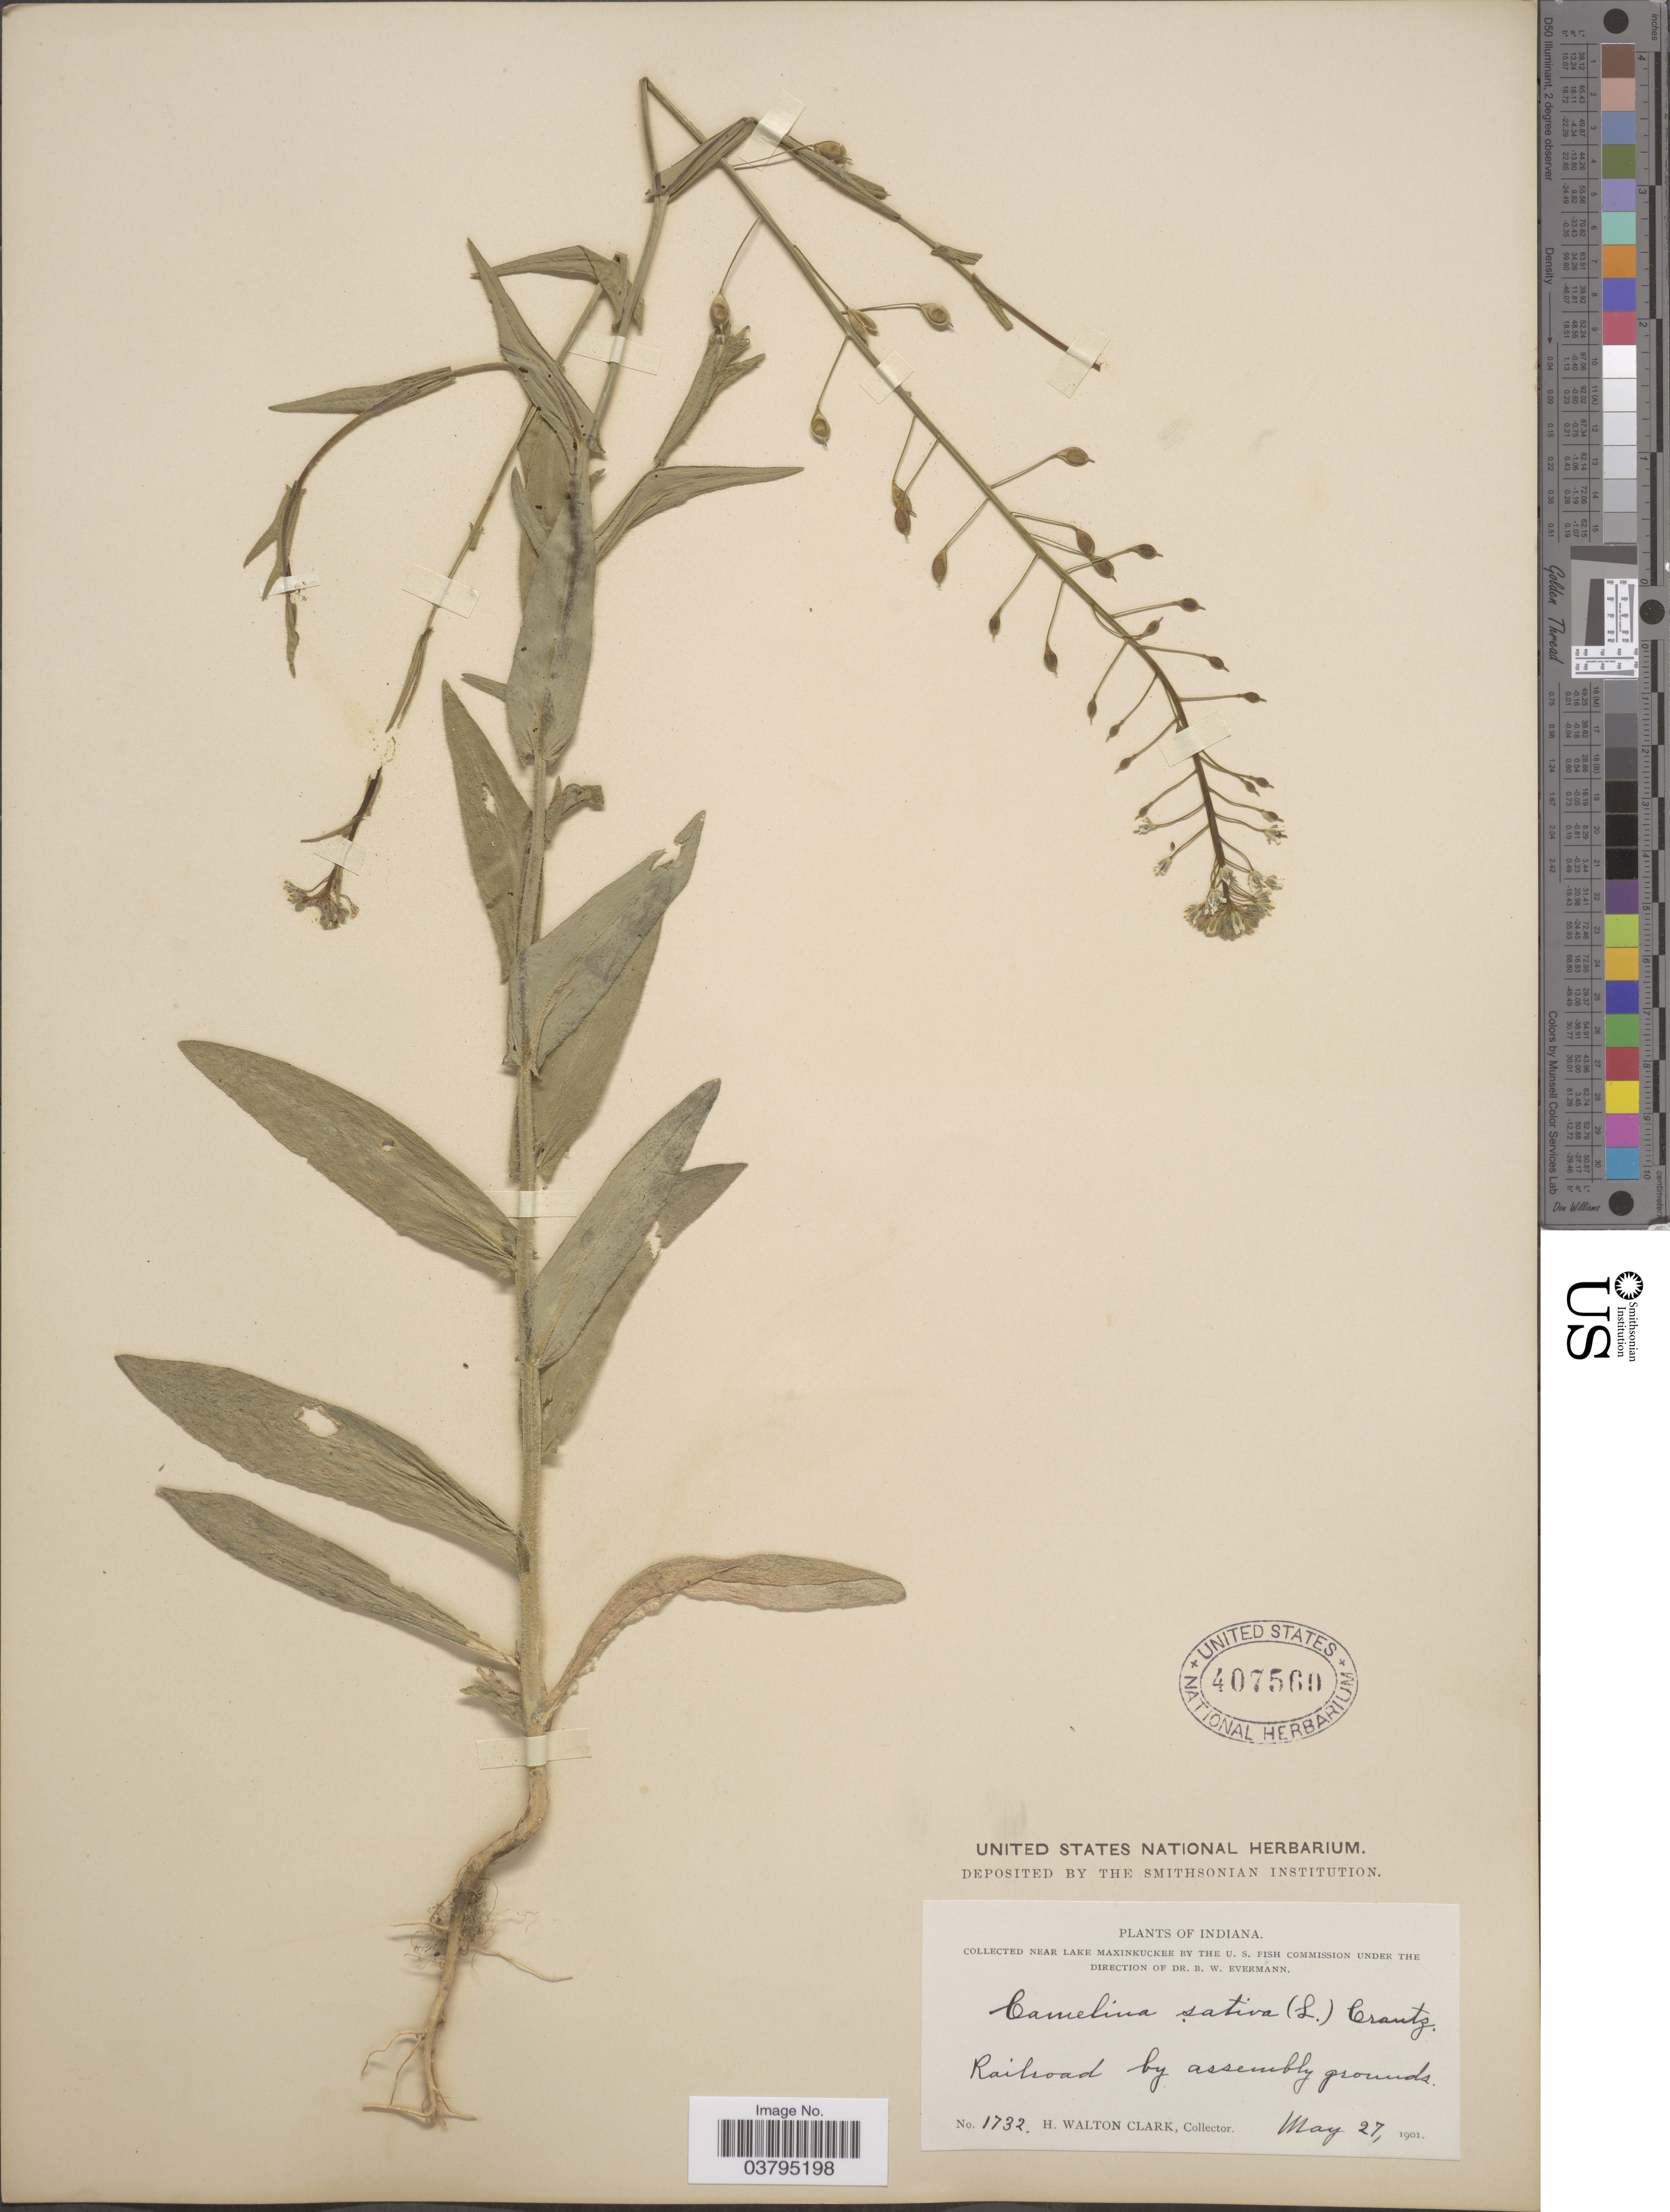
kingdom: Plantae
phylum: Tracheophyta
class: Magnoliopsida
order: Brassicales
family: Brassicaceae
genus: Camelina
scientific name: Camelina microcarpa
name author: DC.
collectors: H. W. Clark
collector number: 1732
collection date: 1901-05-27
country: United States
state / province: Indiana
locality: Near Lake Maxinkuckee. Railroad by assembly grounds.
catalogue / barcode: US 407560